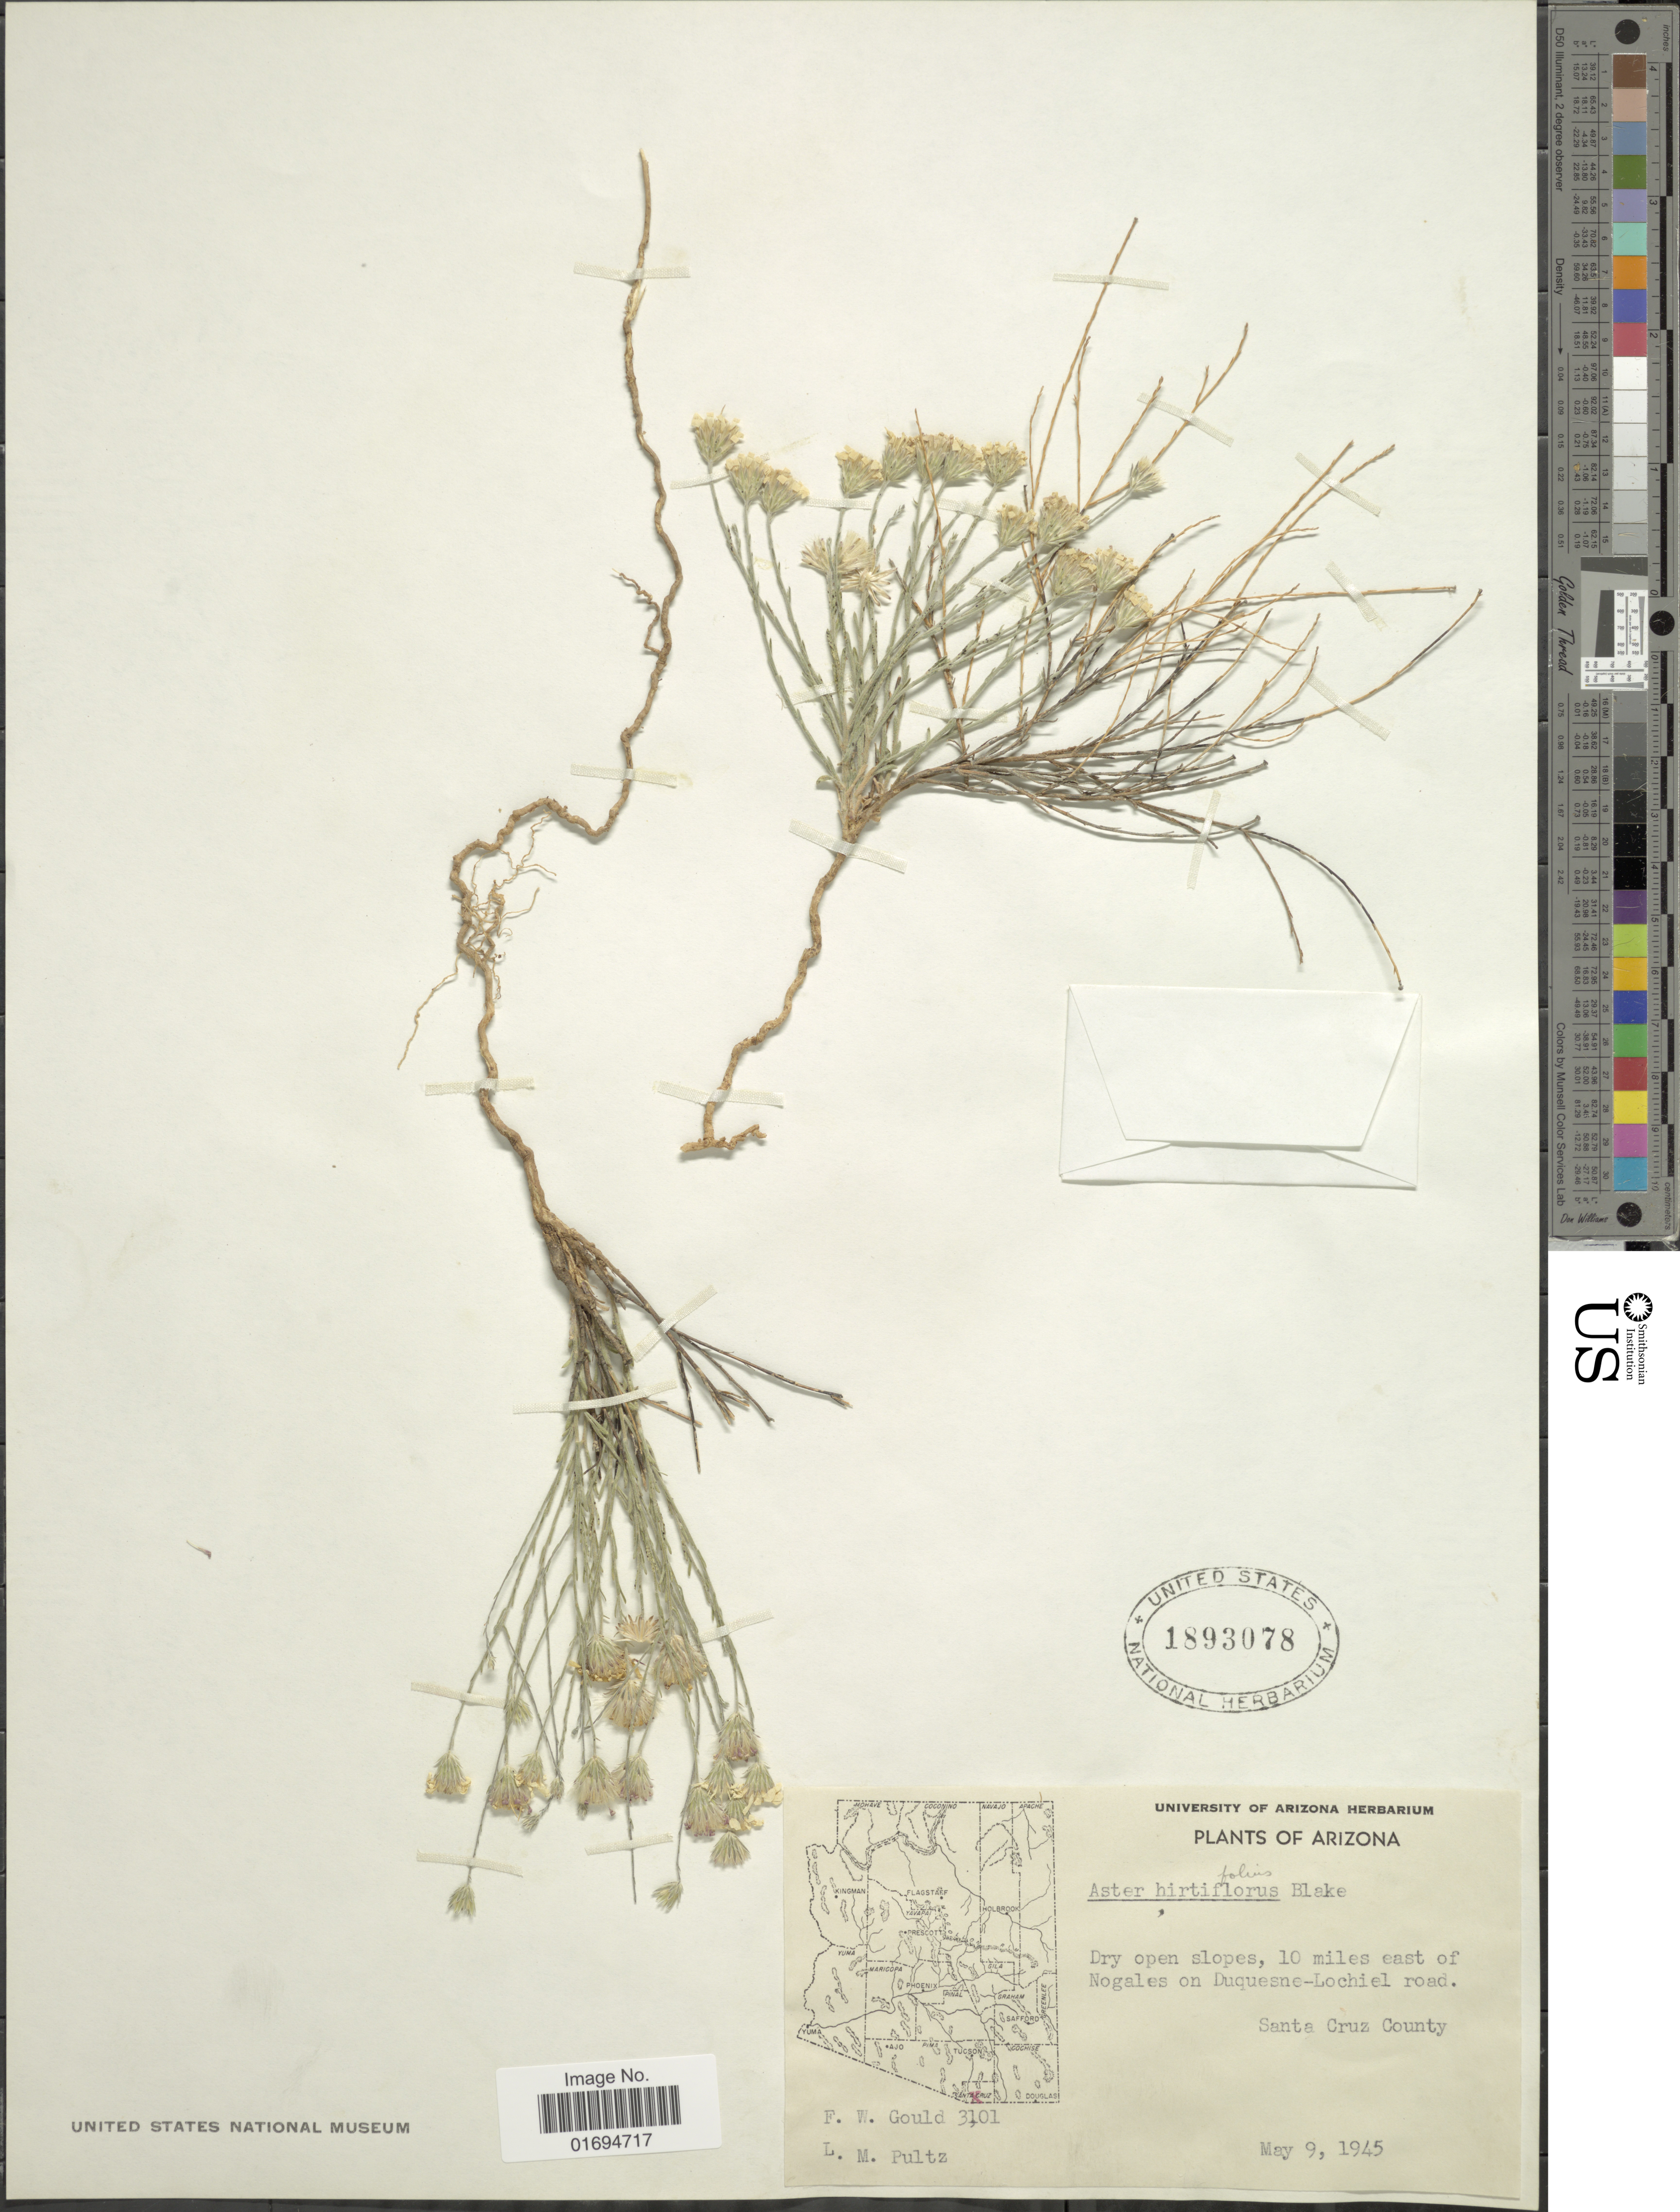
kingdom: Plantae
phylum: Tracheophyta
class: Magnoliopsida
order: Asterales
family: Asteraceae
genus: Chaetopappa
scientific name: Chaetopappa ericoides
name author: (Torr.) G.L. Nesom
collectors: F. W. Gould & L. Pultz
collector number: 3101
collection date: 1945-05-09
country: United States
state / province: Arizona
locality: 10 miles east of Nogales on Duquesne-Lochiel road, Santa Cruz County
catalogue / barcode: US 1893078